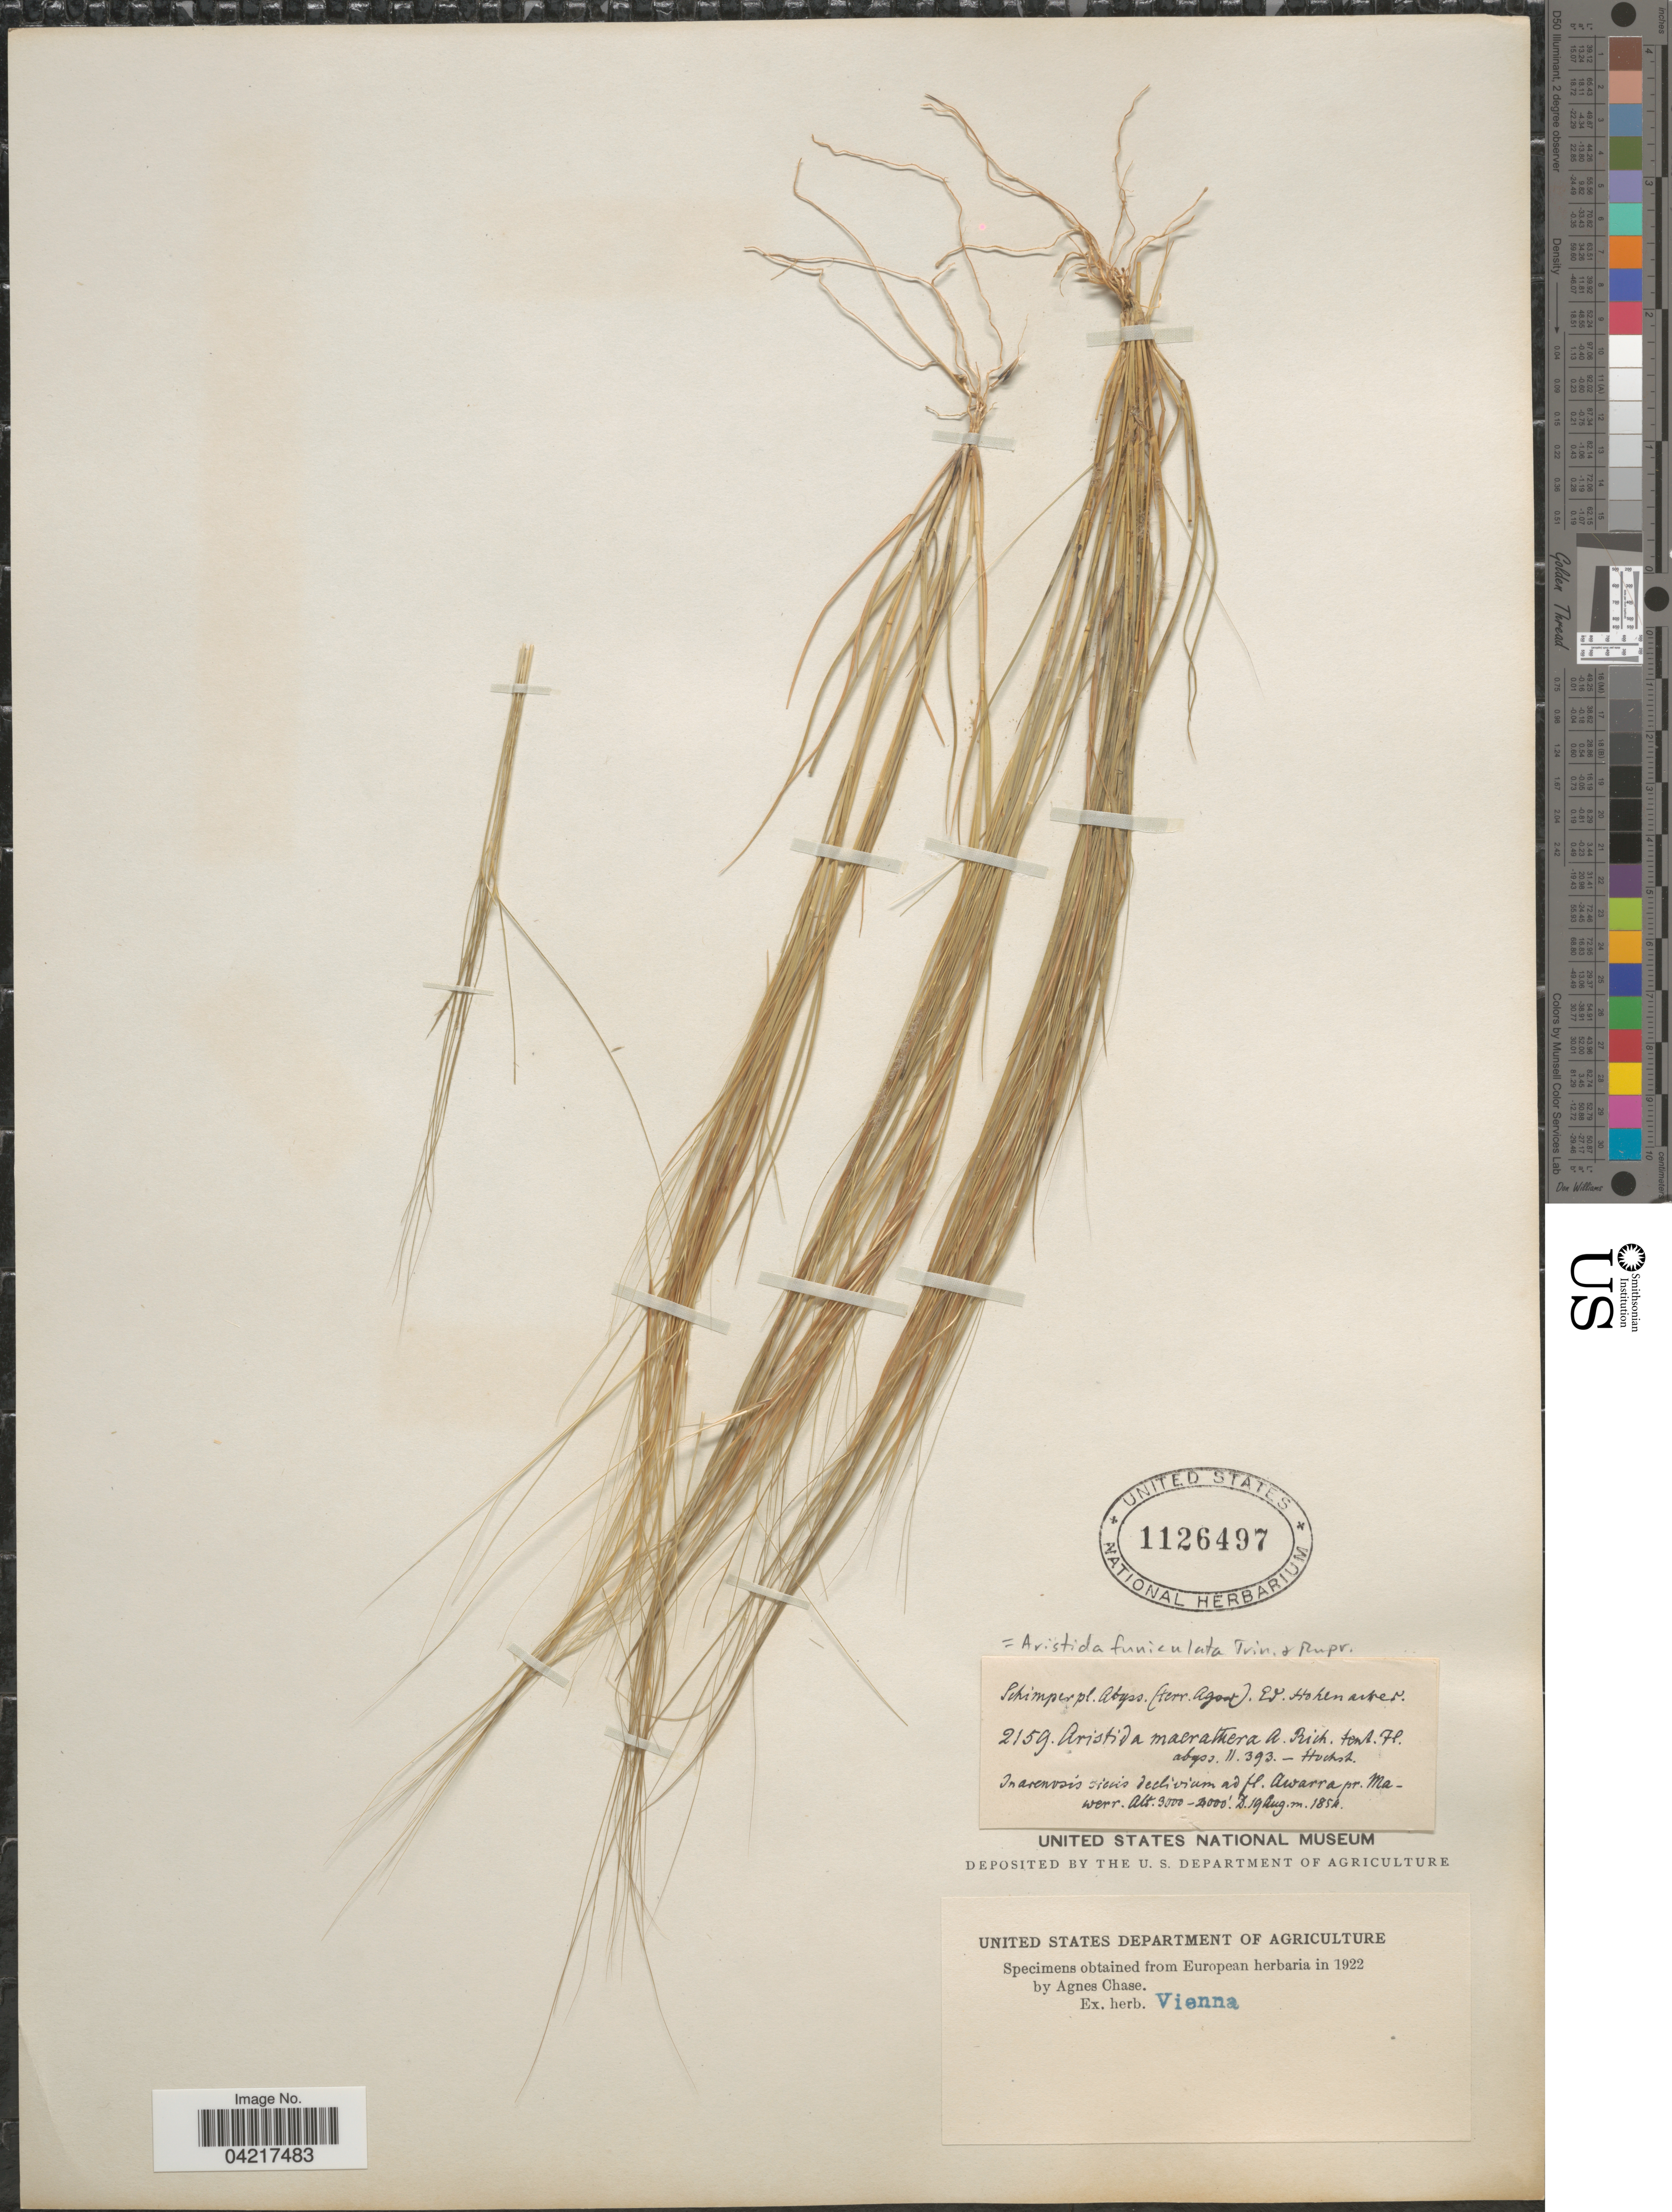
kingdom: Plantae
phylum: Tracheophyta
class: Liliopsida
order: Poales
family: Poaceae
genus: Aristida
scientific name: Aristida funiculata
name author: Trin. & Rupr.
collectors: -. Schimper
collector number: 2159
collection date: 1854-08-19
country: Ethiopia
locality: Pl. Abyss. (terr. Agow). In arenosis siccis decliviam ad fl. Awarra pr. Mawerr.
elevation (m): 914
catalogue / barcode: US 1126497